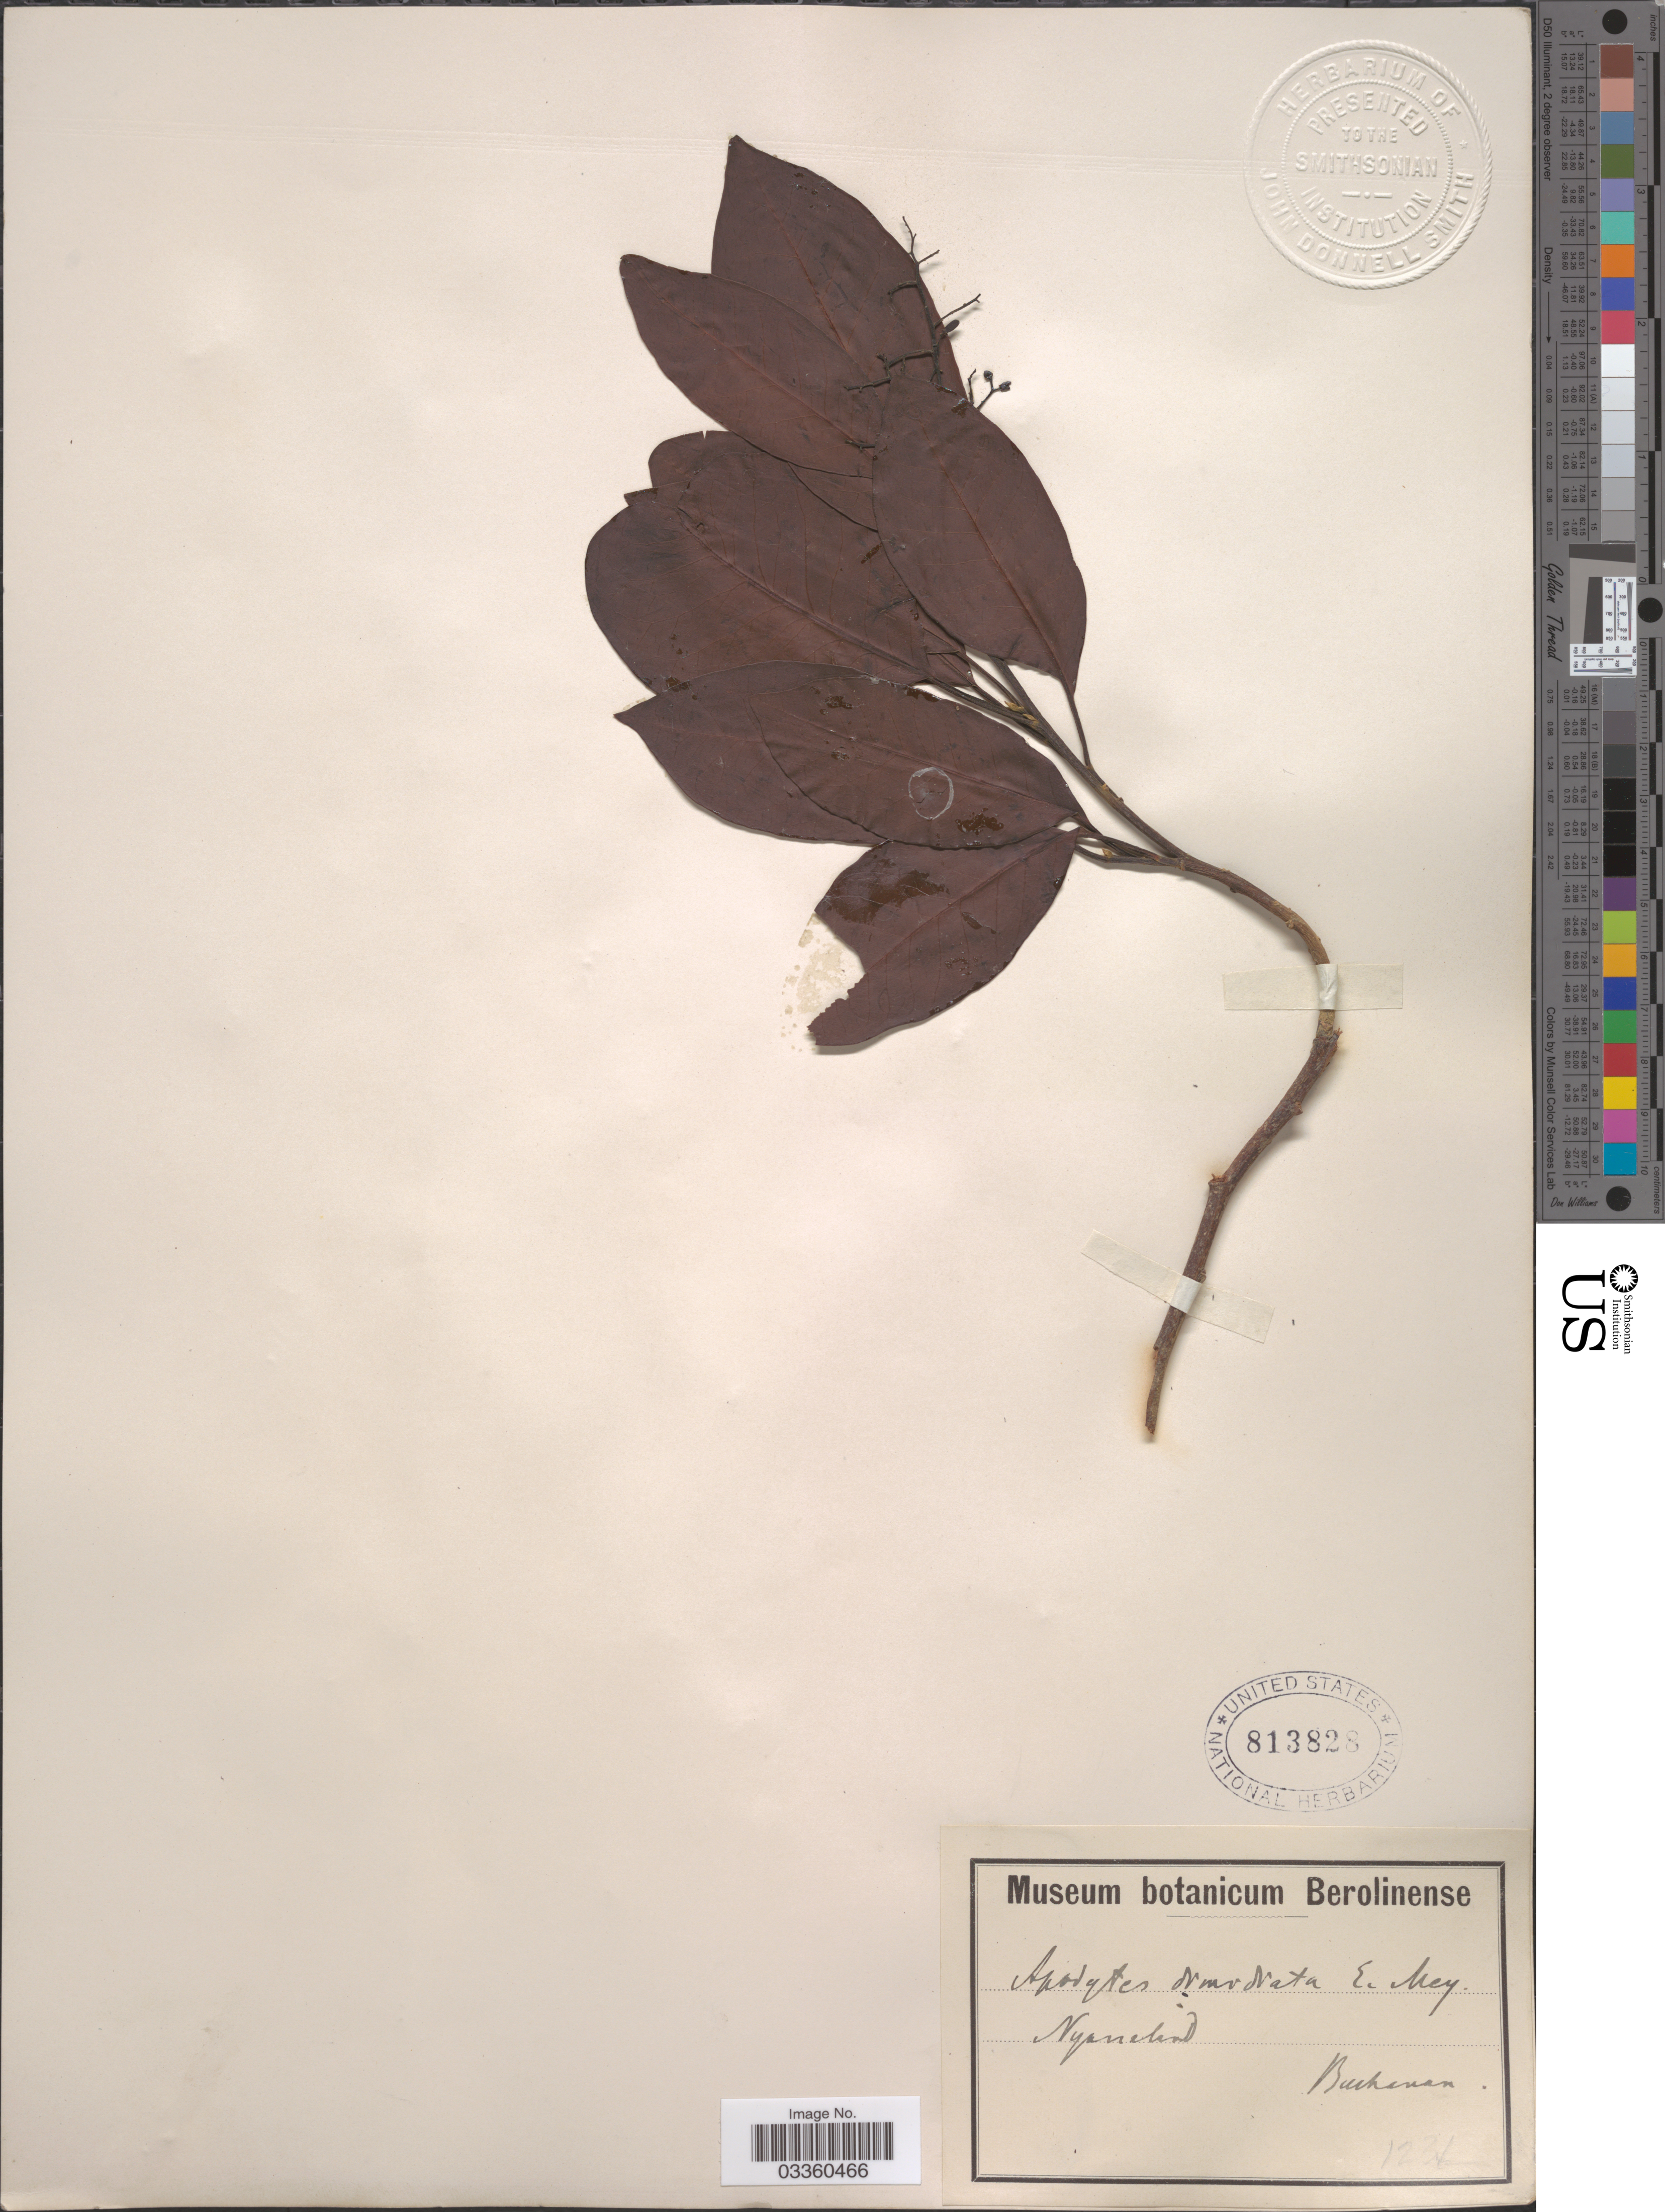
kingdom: Plantae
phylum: Tracheophyta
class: Magnoliopsida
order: Metteniusales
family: Metteniusaceae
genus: Apodytes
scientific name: Apodytes dimidiata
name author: E. Mey. ex Arn.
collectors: -. Buchanan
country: Malawi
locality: Nyassaland.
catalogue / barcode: US 813828